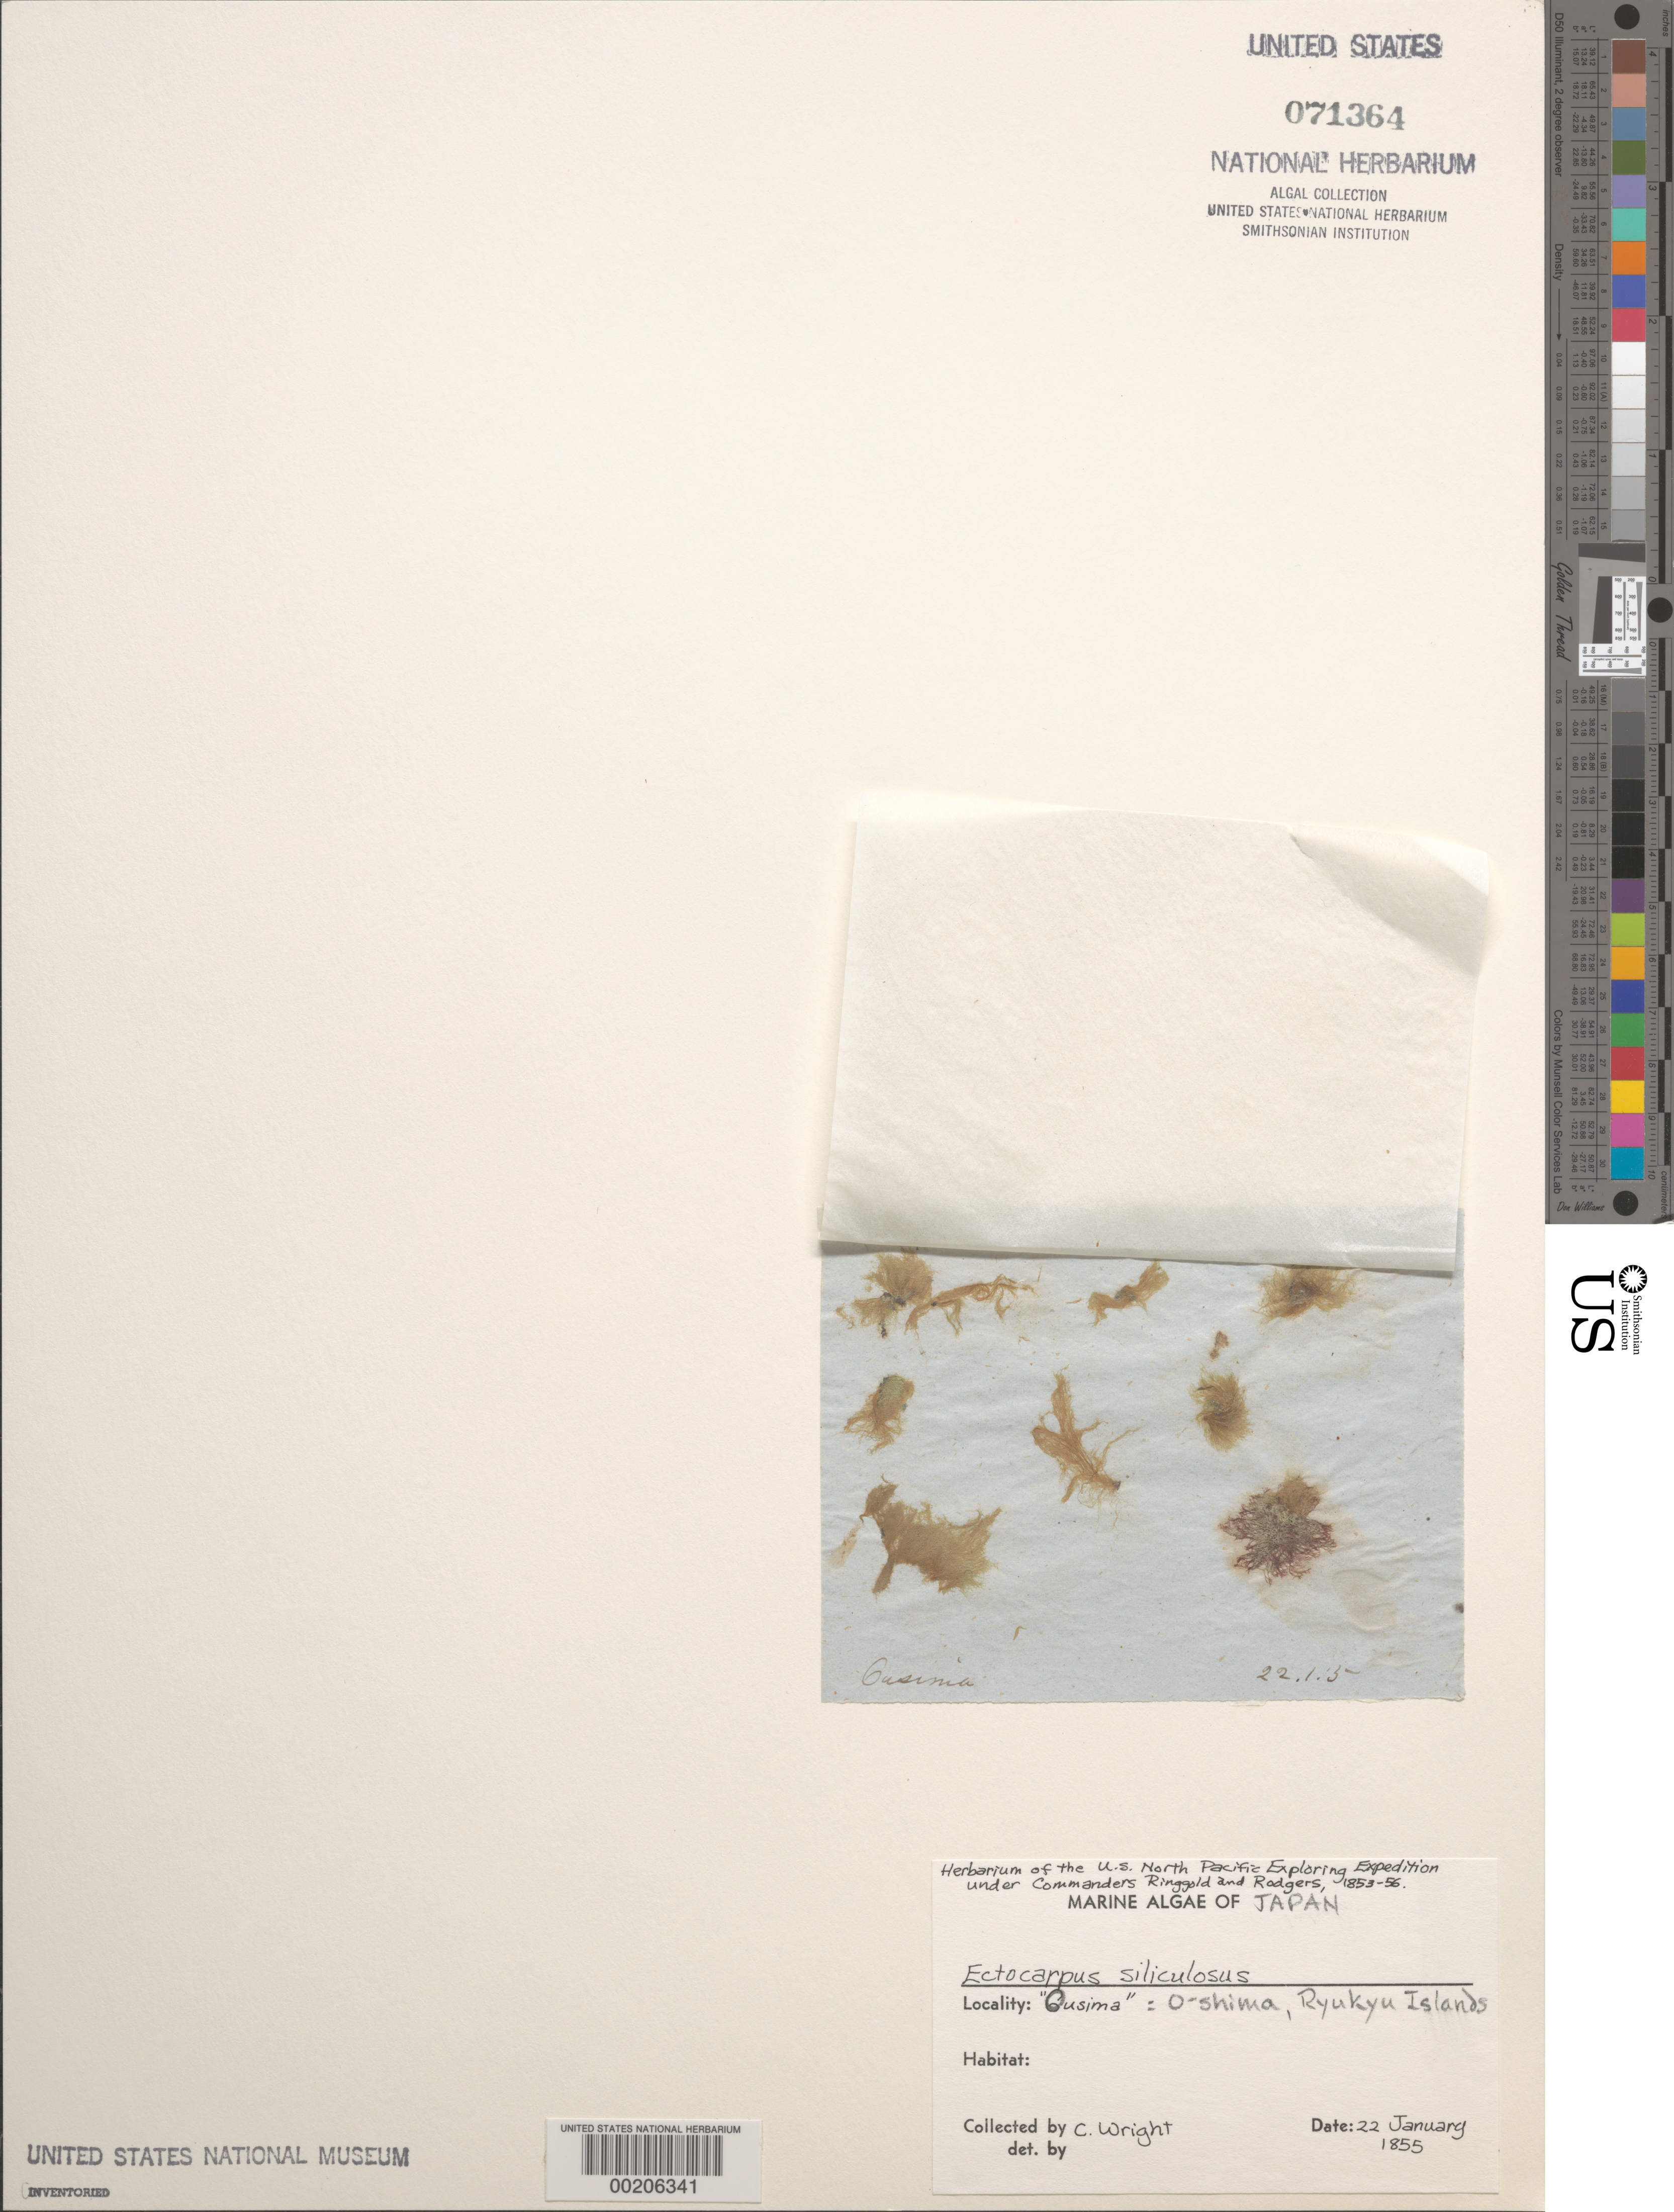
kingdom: Chromista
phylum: Ochrophyta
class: Phaeophyceae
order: Ectocarpales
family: Ectocarpaceae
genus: Ectocarpus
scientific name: Ectocarpus siliculosus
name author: (Dillwyn) Lyngbye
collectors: C. Wright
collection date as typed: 22 Jan 1855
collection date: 1855-01-22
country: Japan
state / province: Kagosima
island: Amami Oshima (Ousima)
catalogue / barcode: US 71364